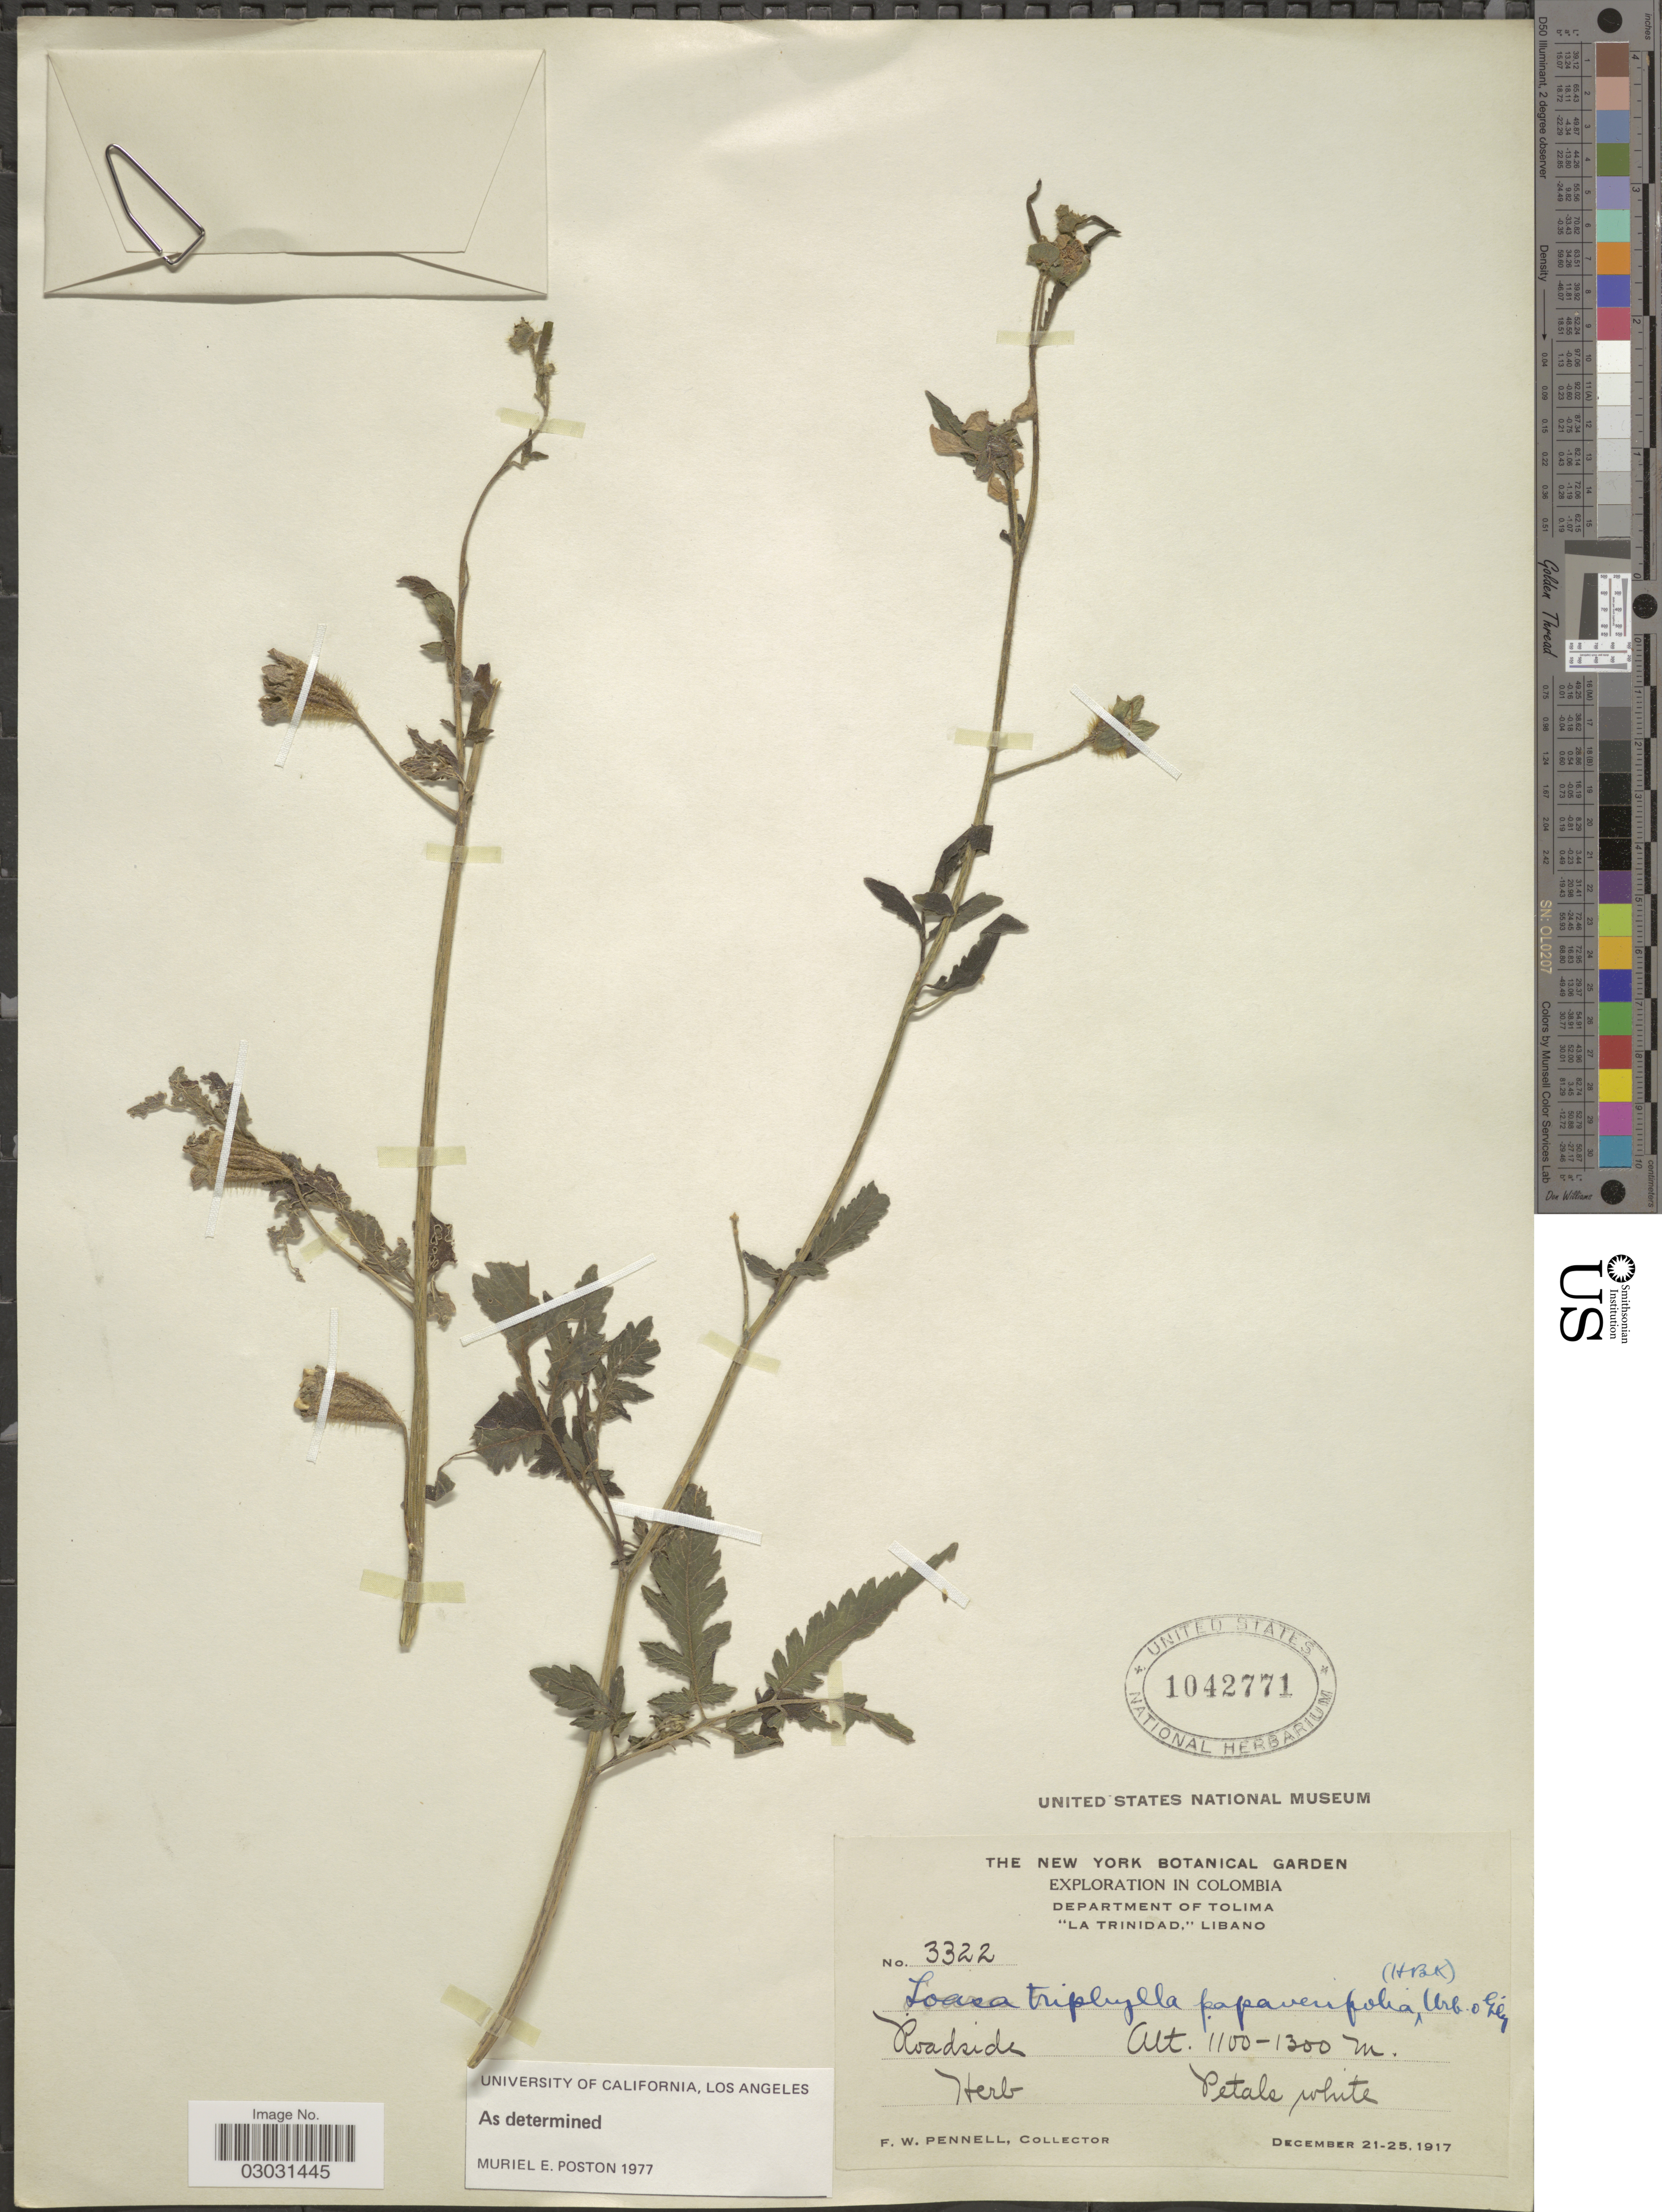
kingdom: Plantae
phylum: Tracheophyta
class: Magnoliopsida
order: Cornales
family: Loasaceae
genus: Nasa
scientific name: Nasa triphylla subsp. papaverifolia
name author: (Kunth) Weigand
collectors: F. W. Pennell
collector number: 3322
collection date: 1917-12-21/1917-12-25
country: Colombia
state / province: Tolima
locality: Department of Tolima. "La Trinidad," Libano.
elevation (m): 1100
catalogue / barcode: US 1042771